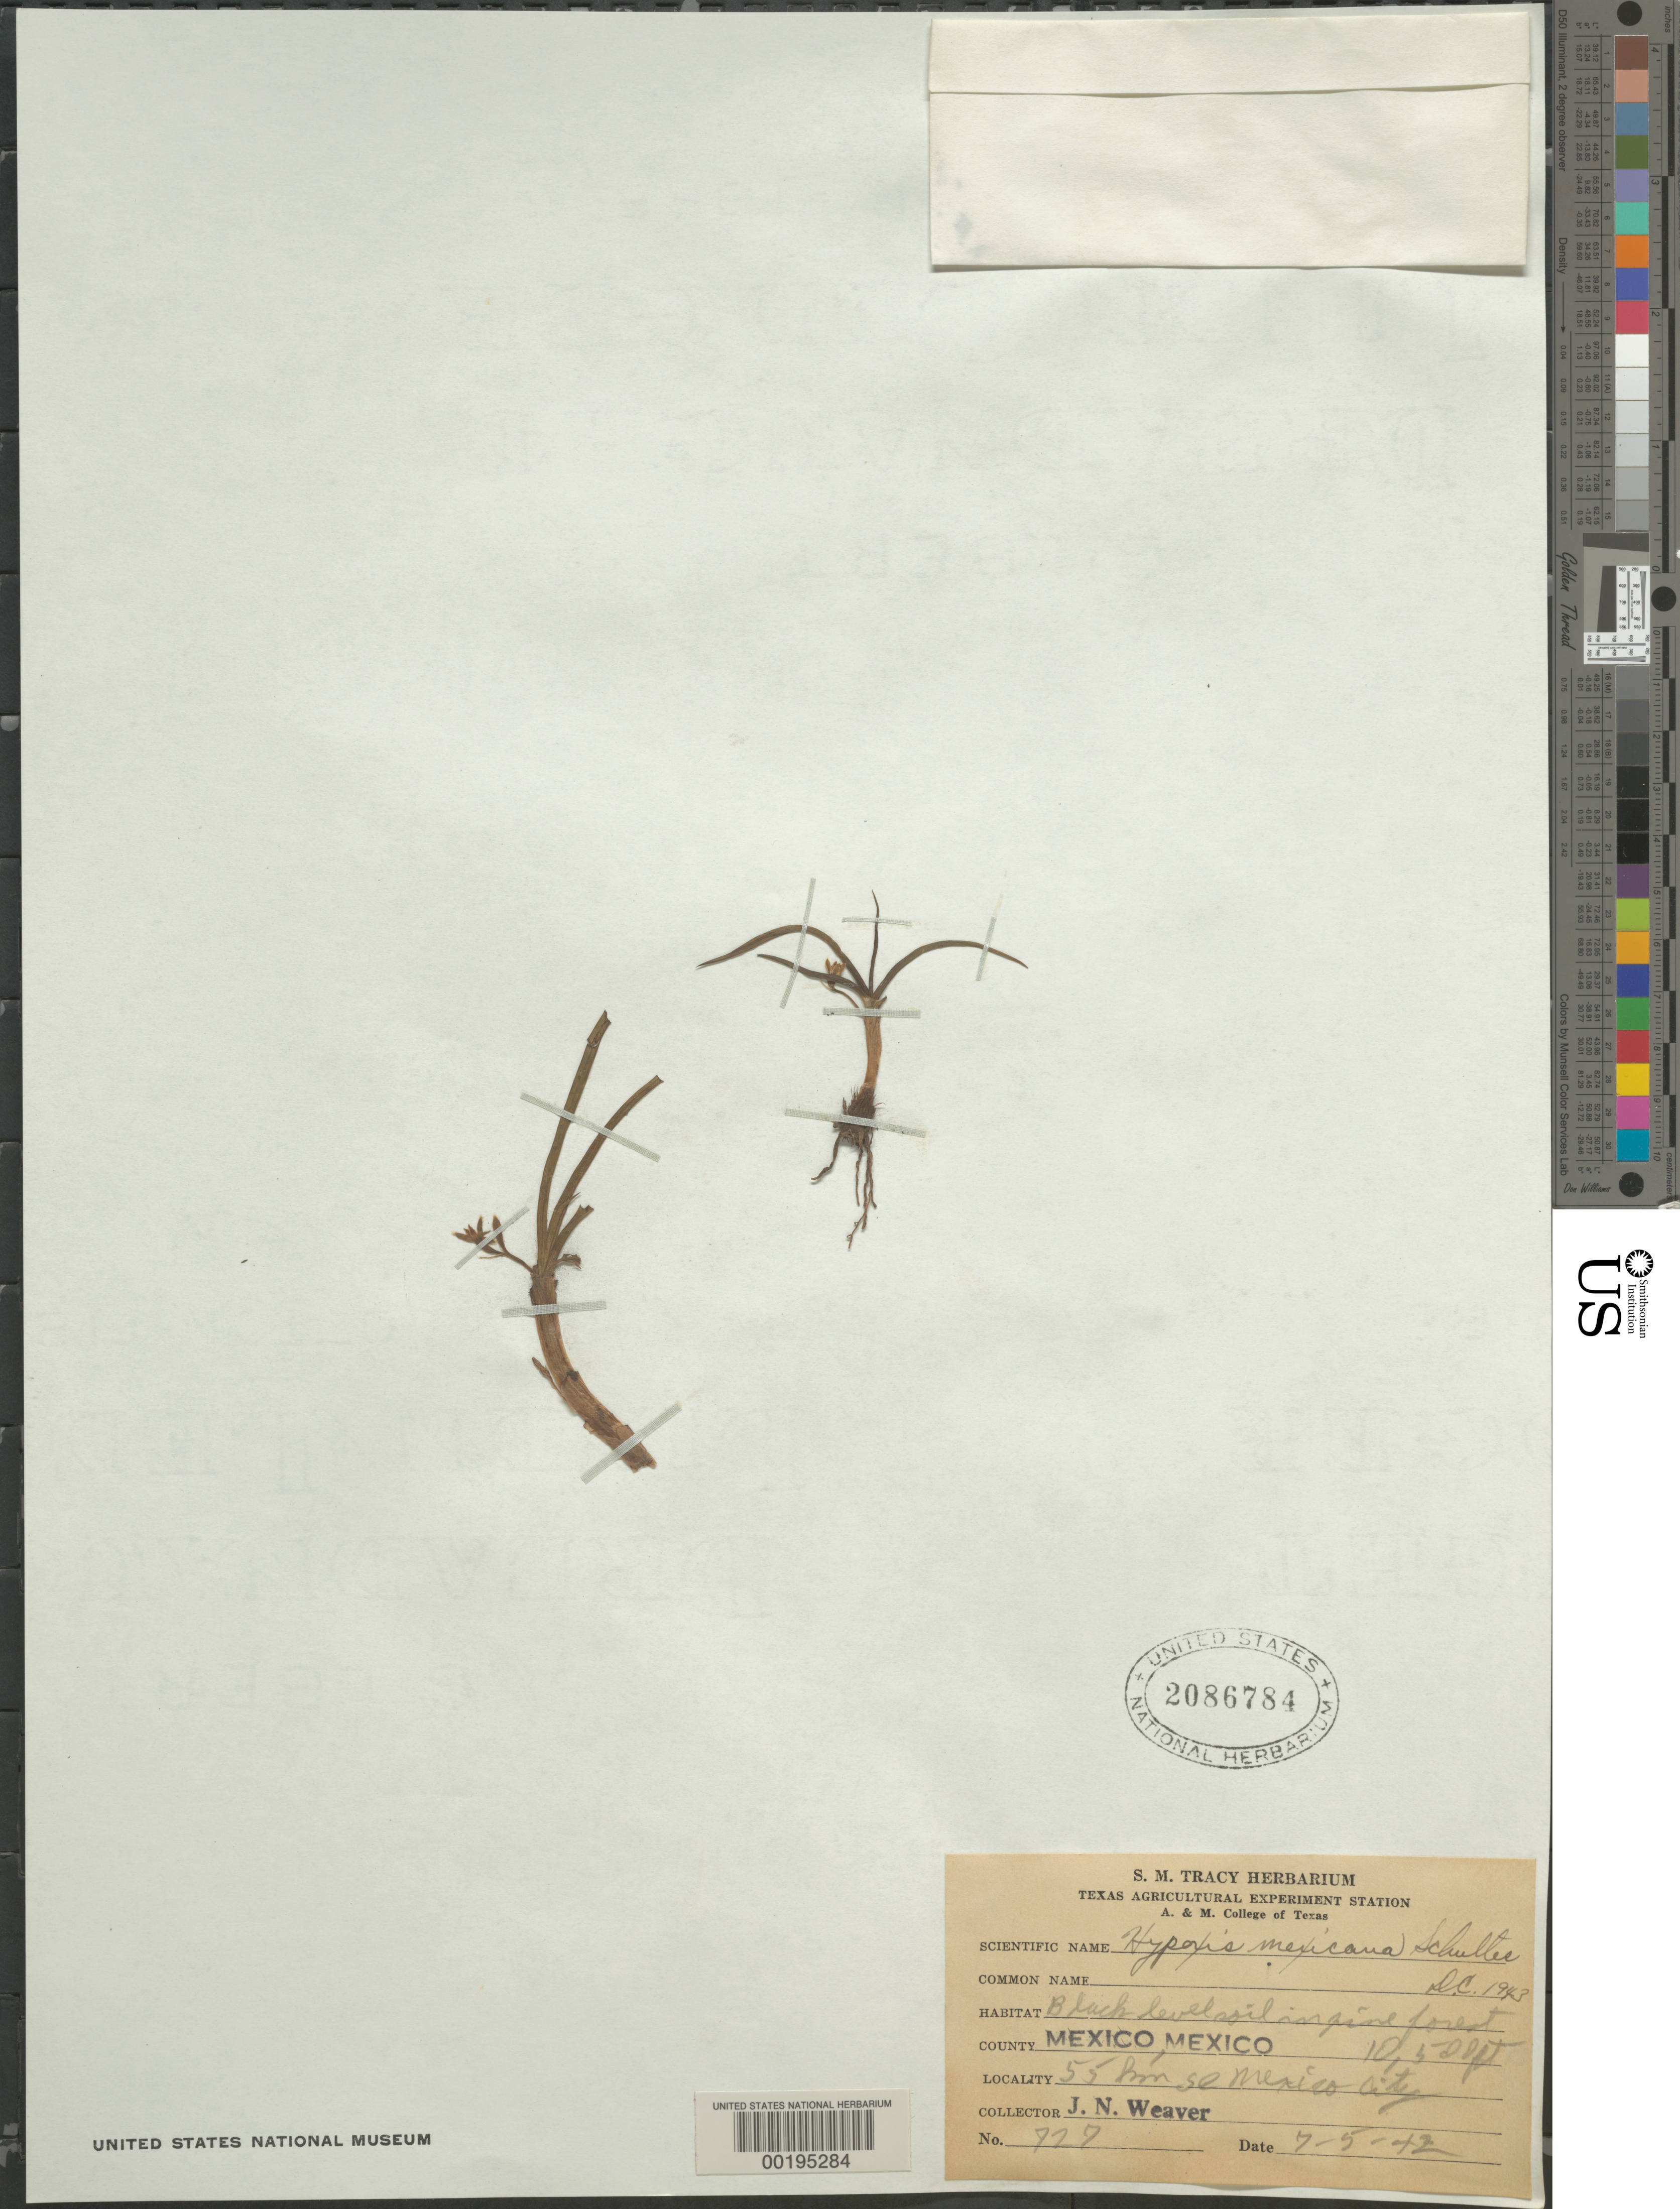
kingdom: Plantae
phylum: Tracheophyta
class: Liliopsida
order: Asparagales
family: Hypoxidaceae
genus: Hypoxis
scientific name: Hypoxis humilis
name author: Tharp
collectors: J. N. Weaver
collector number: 727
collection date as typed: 07 May 1942 or 05 Jul 1942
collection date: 1942-05-07 or 1942-07-05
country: Mexico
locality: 55 km SE of Mexico City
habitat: Black level soil in pine forest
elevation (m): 3200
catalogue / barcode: US 2086784